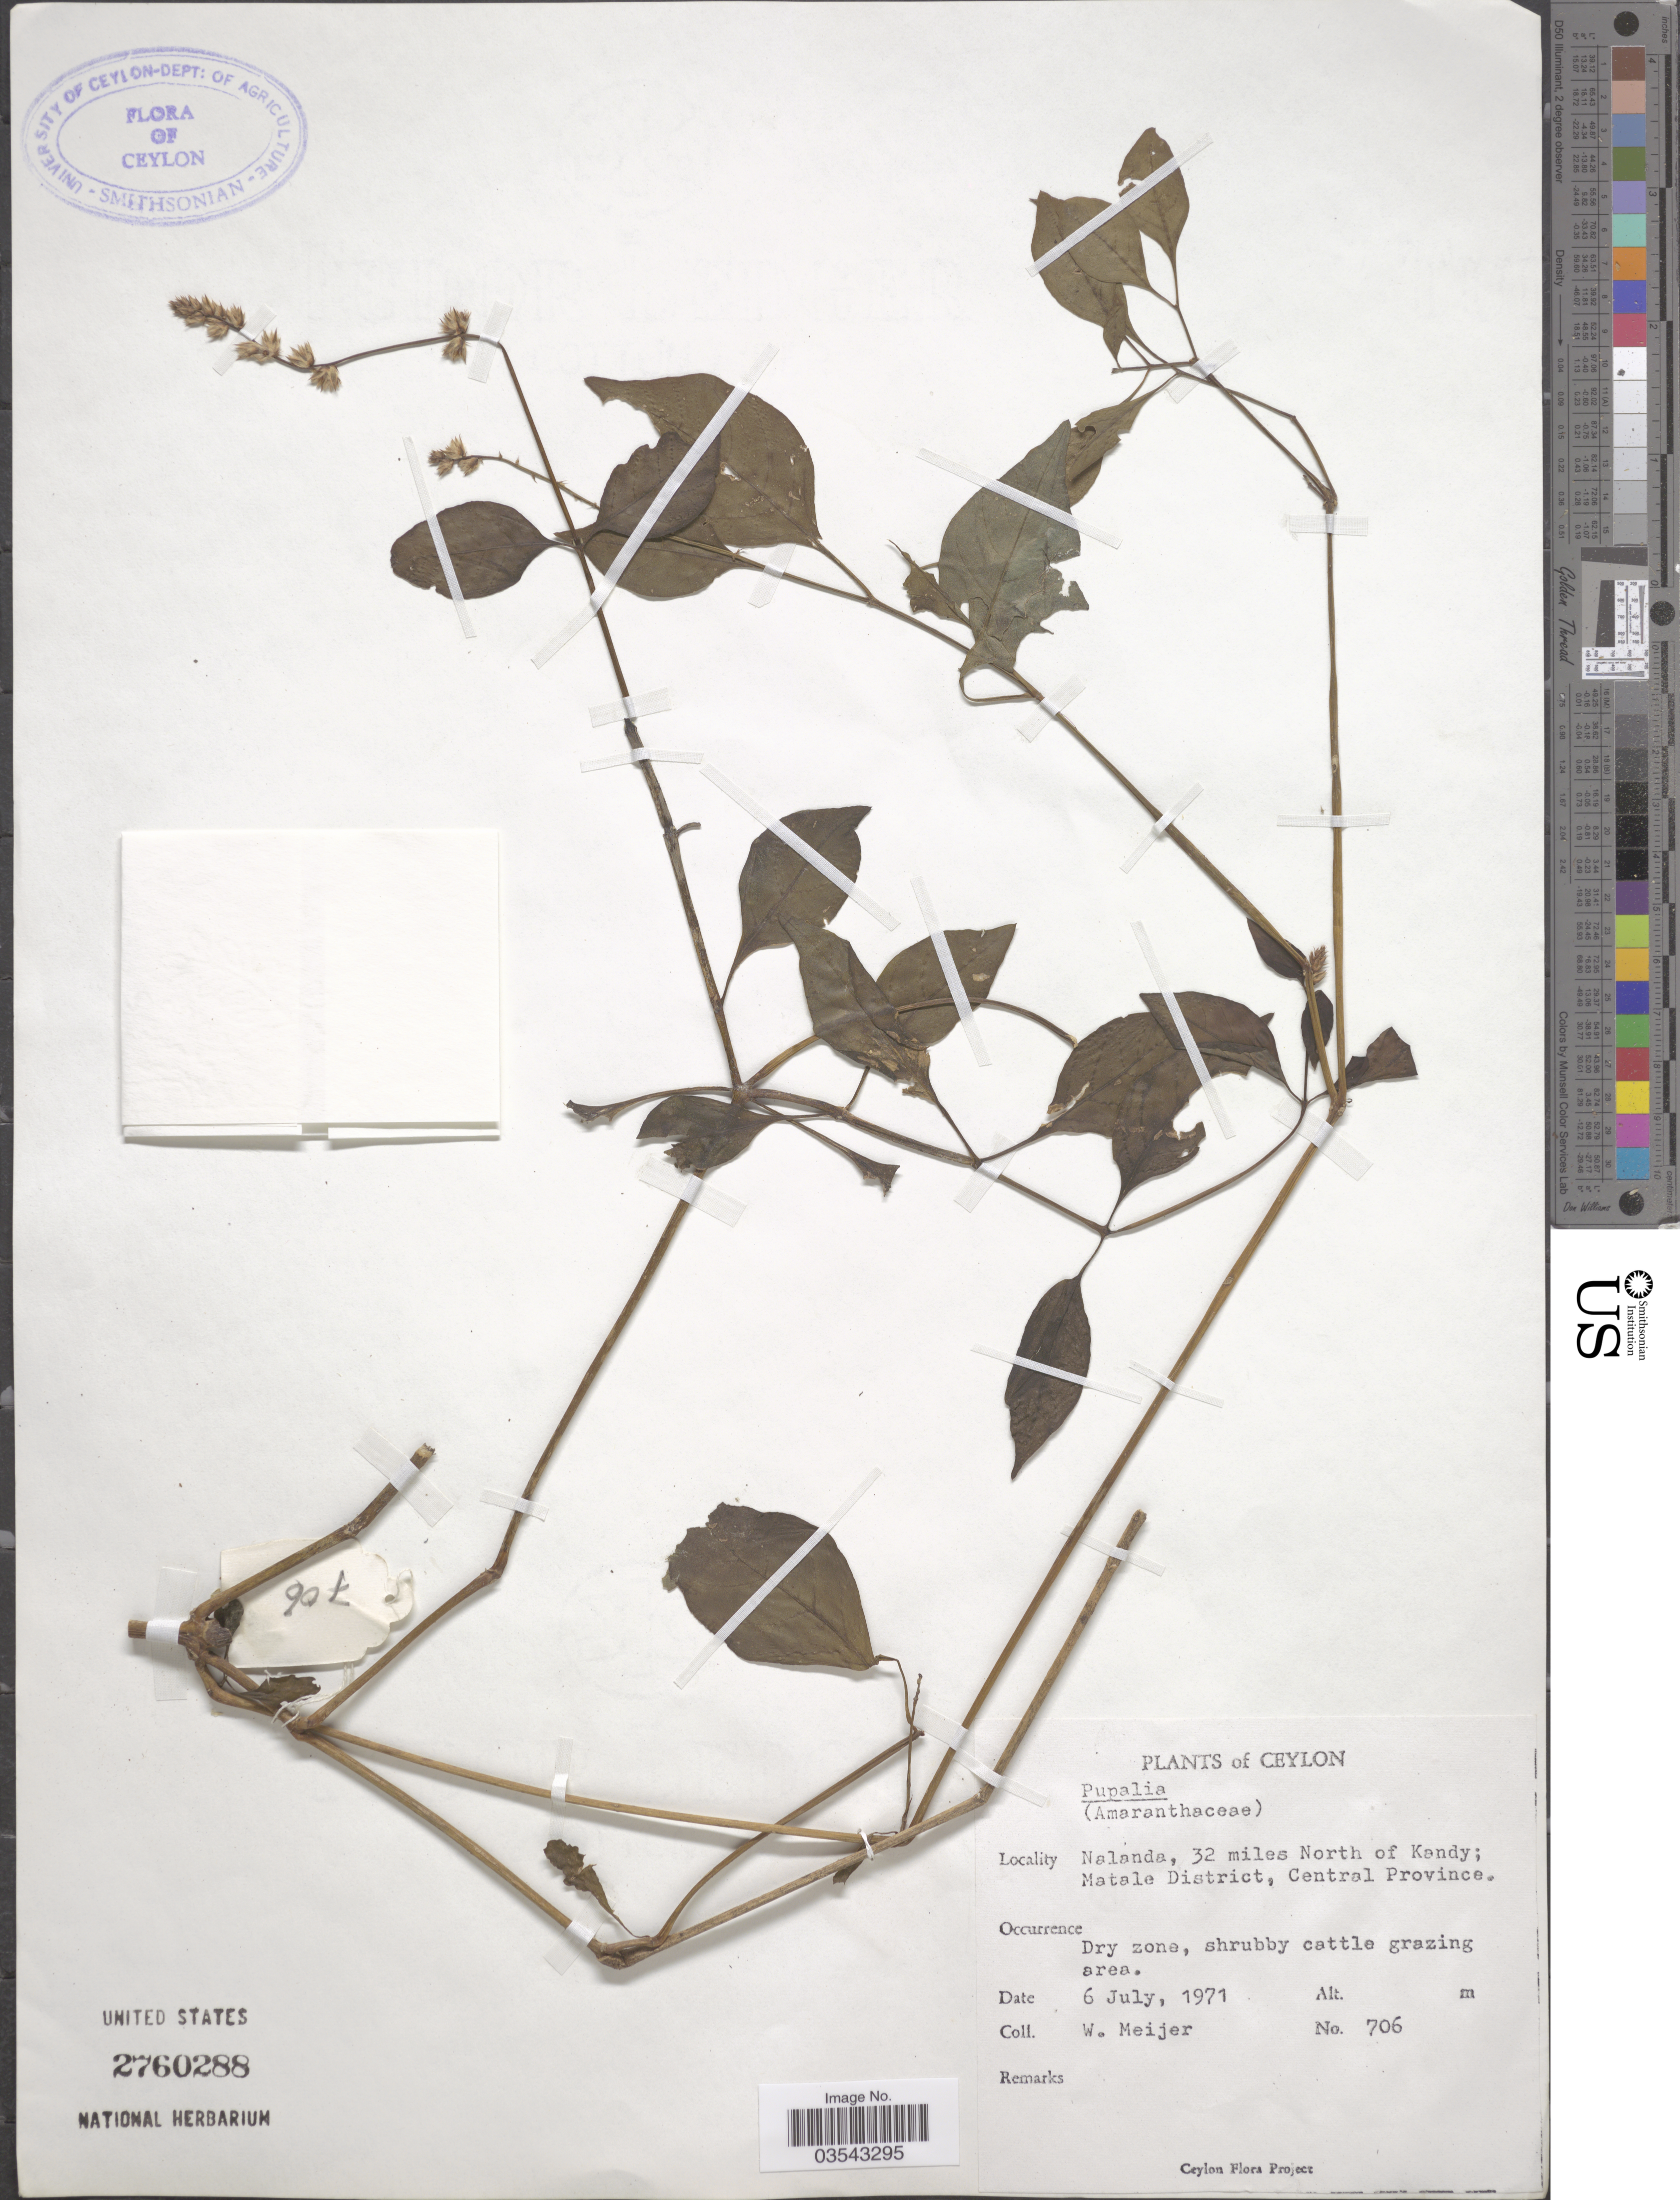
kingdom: Plantae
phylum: Tracheophyta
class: Magnoliopsida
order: Caryophyllales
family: Amaranthaceae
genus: Pupalia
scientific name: Pupalia lappacea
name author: (L.) A. Juss.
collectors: W. Meijer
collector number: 706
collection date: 1971-07-06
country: Sri Lanka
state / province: Central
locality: Ceylon. Nalanda, 32 miles North of Kandy; Matala District.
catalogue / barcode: US 2760288